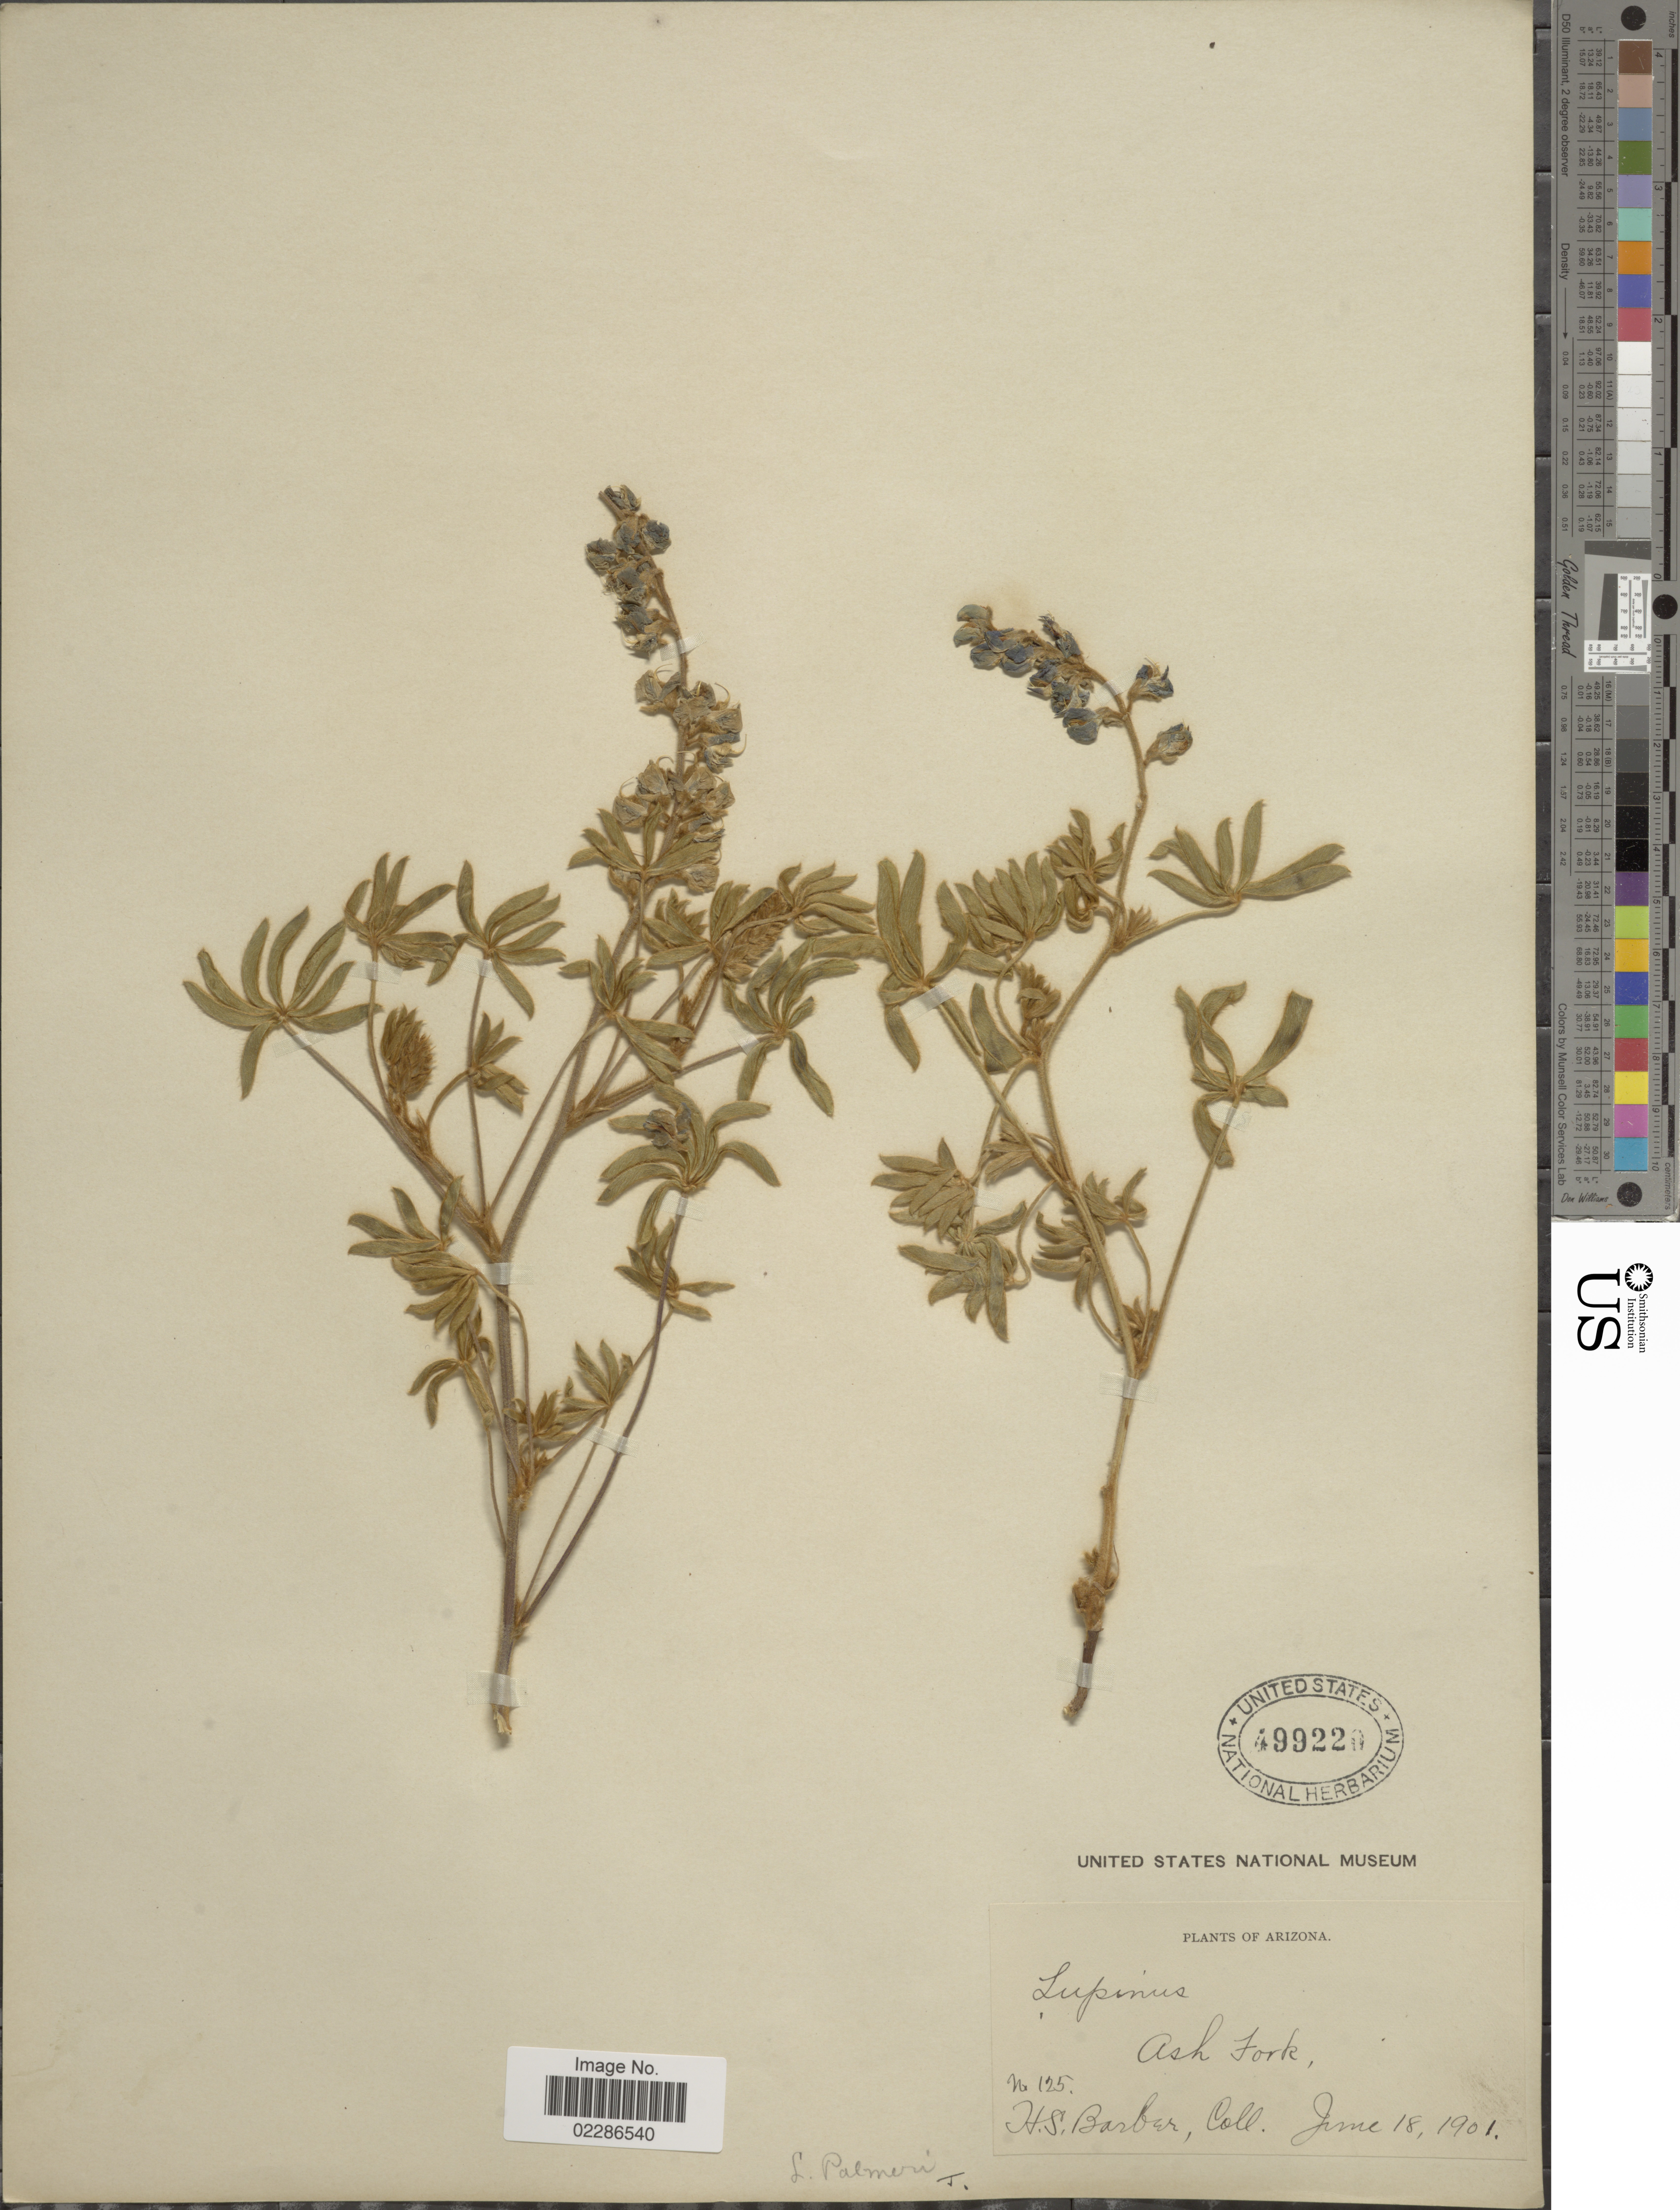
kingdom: Plantae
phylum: Tracheophyta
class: Magnoliopsida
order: Fabales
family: Fabaceae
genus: Lupinus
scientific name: Lupinus palmeri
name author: S. Watson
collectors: H. Barber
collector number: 125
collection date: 1901-06-18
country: United States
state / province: Arizona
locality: Ash Fork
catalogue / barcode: US 499220